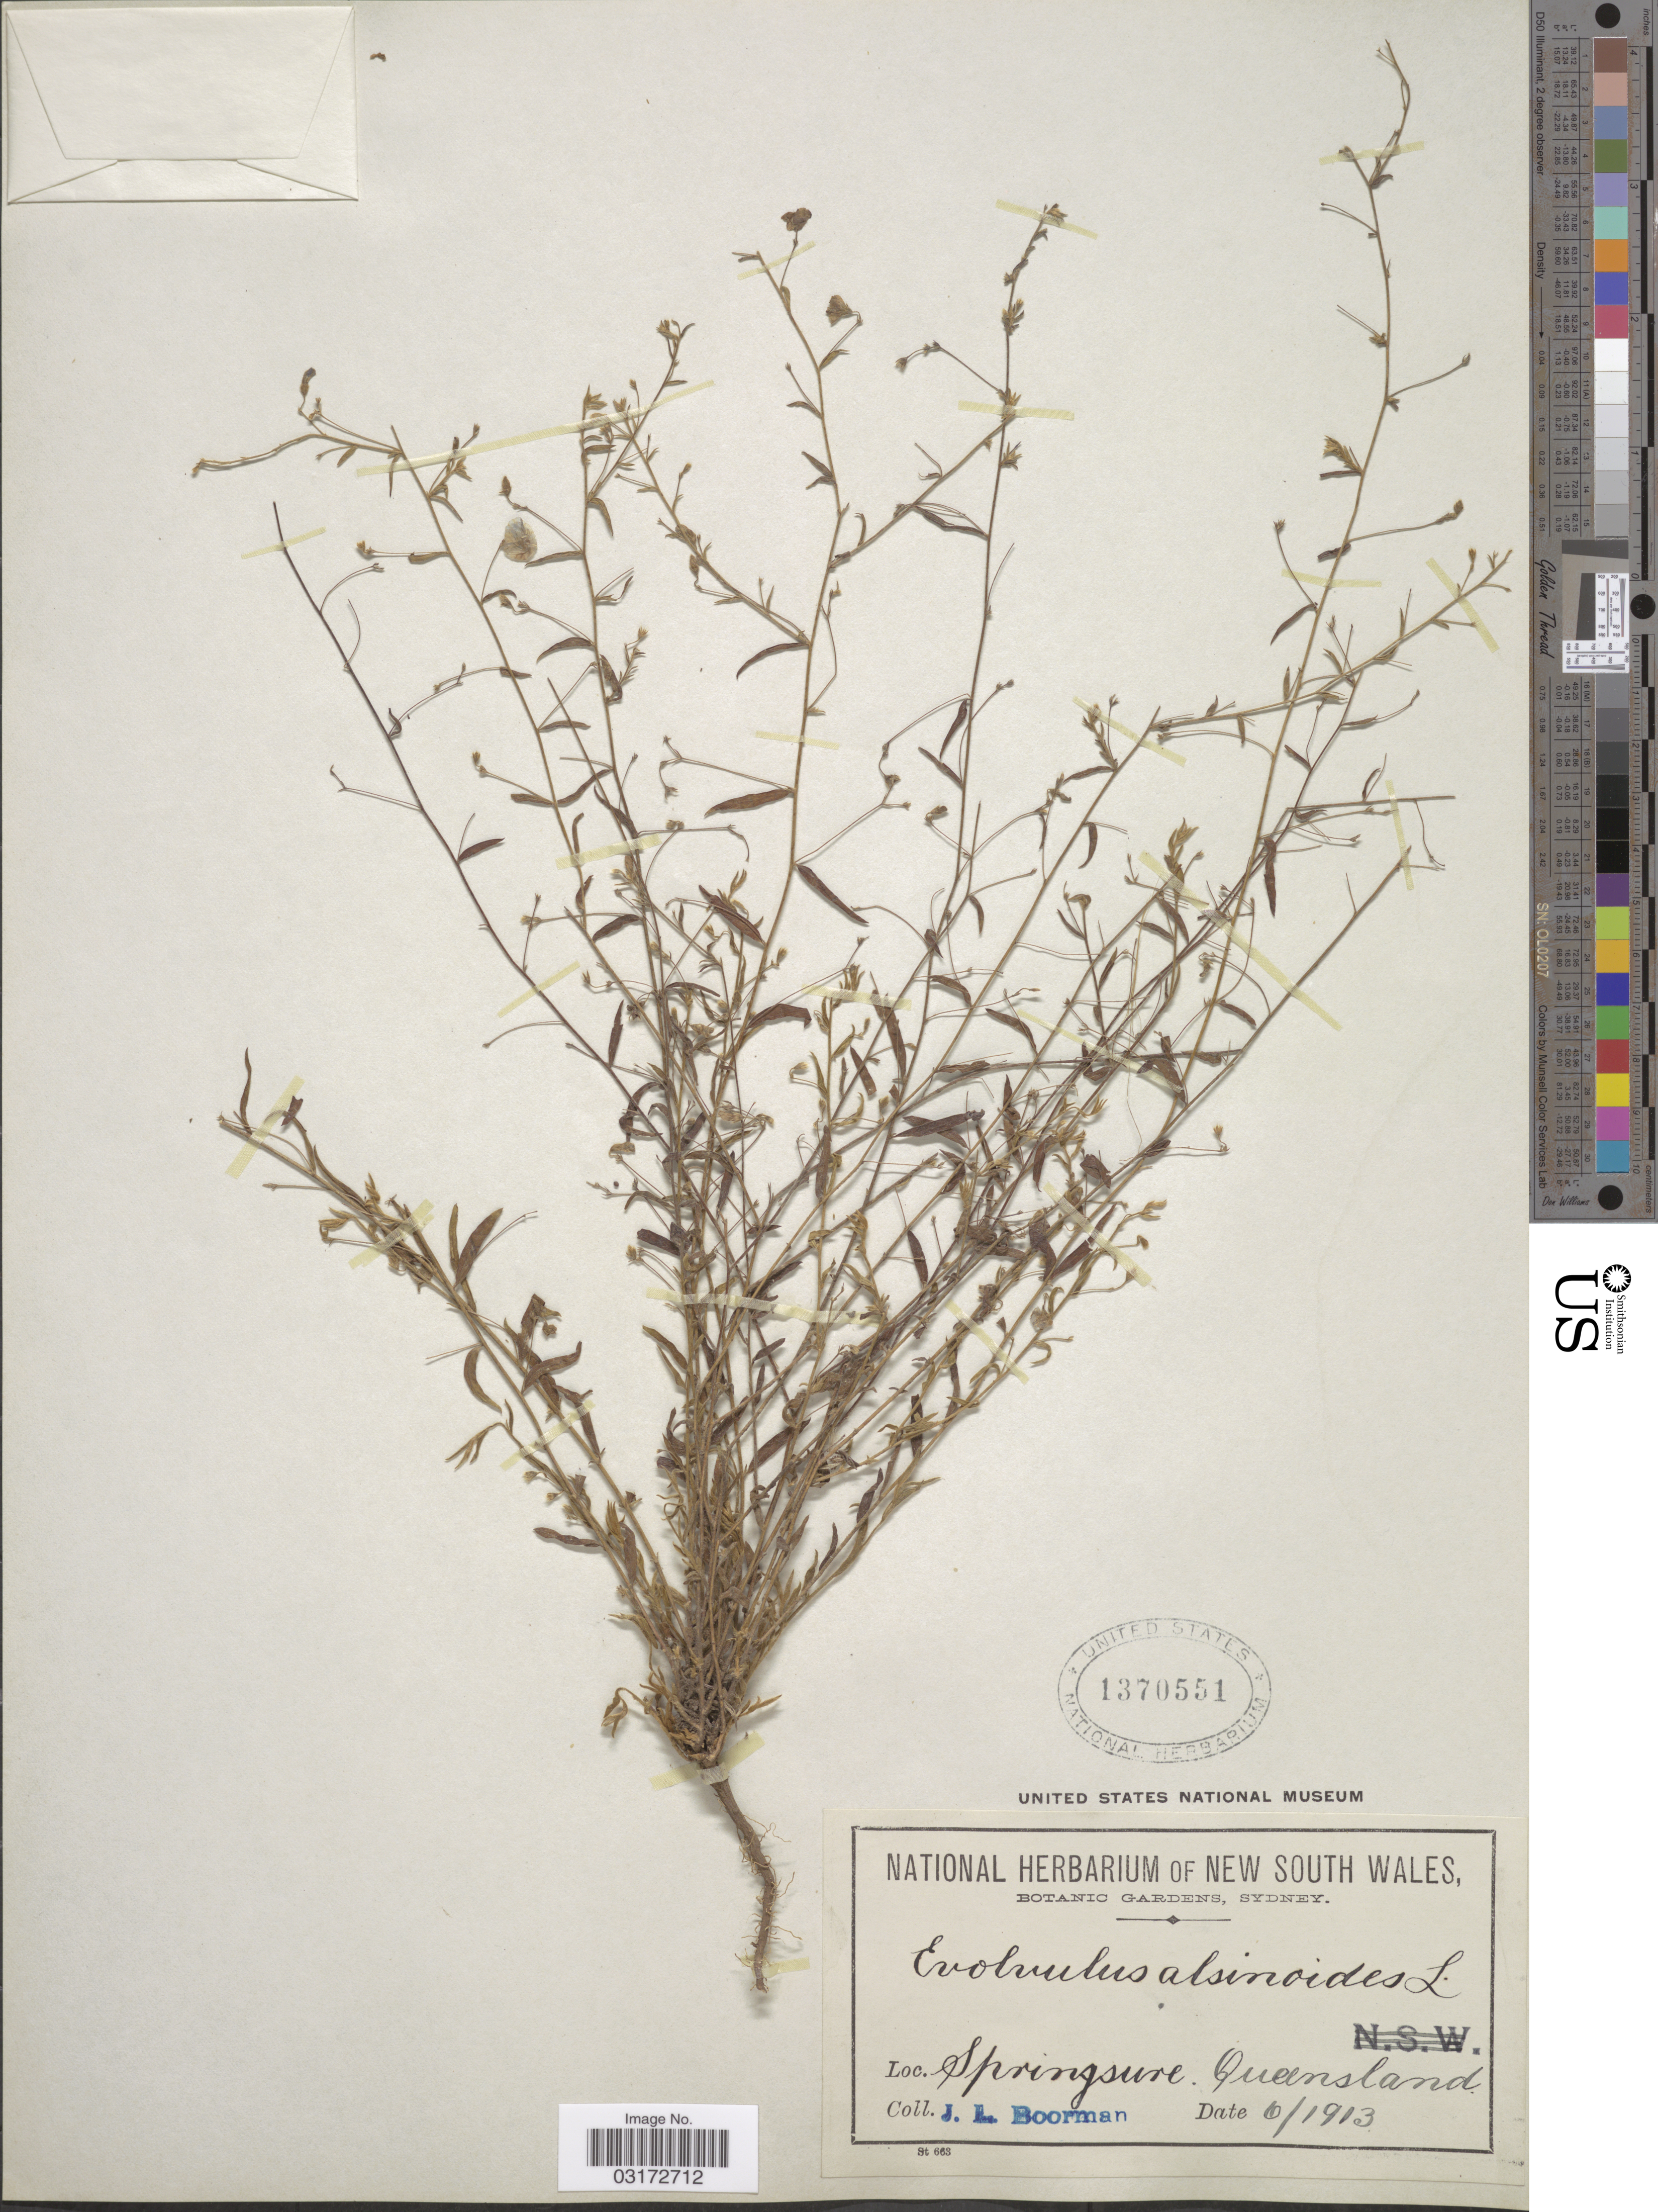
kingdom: Plantae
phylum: Tracheophyta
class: Magnoliopsida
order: Solanales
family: Convolvulaceae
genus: Evolvulus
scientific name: Evolvulus alsinoides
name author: (L.) L.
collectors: J. Boorman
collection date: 1913-06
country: Australia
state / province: Queensland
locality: Springsure.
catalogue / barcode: US 1370551